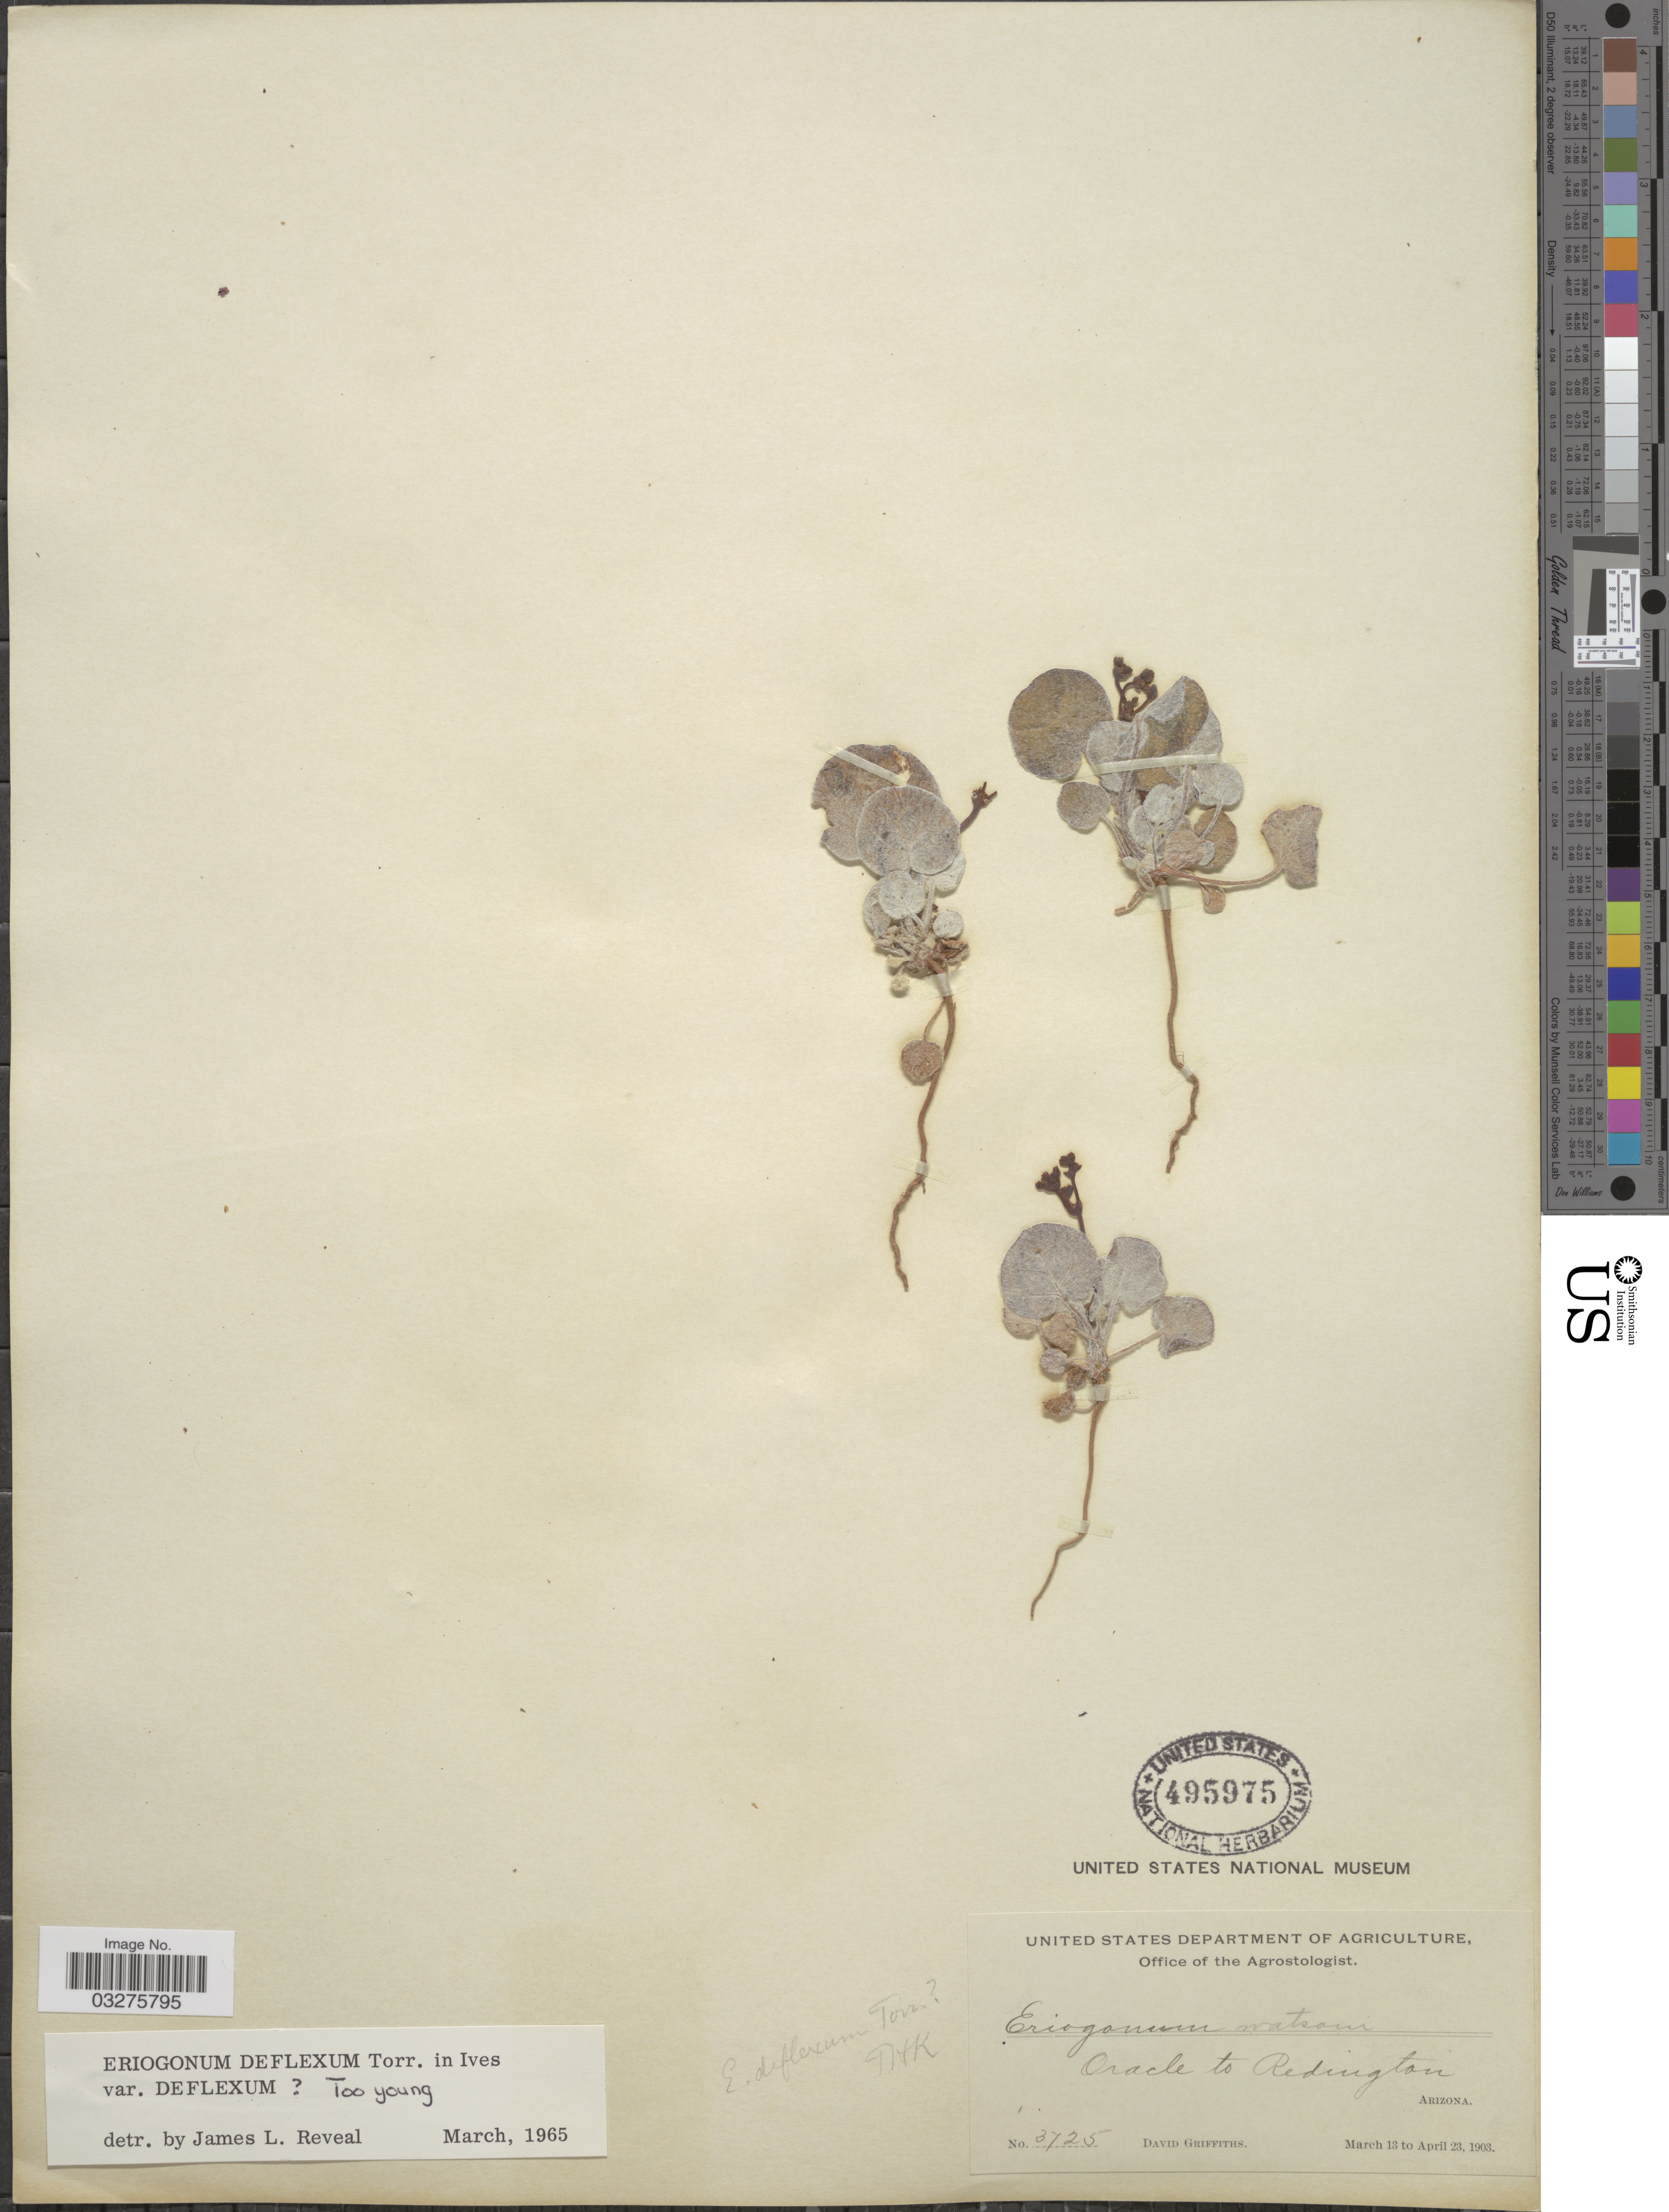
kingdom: Plantae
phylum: Tracheophyta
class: Magnoliopsida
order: Caryophyllales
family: Polygonaceae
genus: Eriogonum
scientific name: Eriogonum deflexum var. deflexum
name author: Torr. in Ives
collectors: D. Griffiths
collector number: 3725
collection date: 1903-03-13/1903-04-23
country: United States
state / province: Arizona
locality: Oracle to Redington.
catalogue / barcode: US 495975